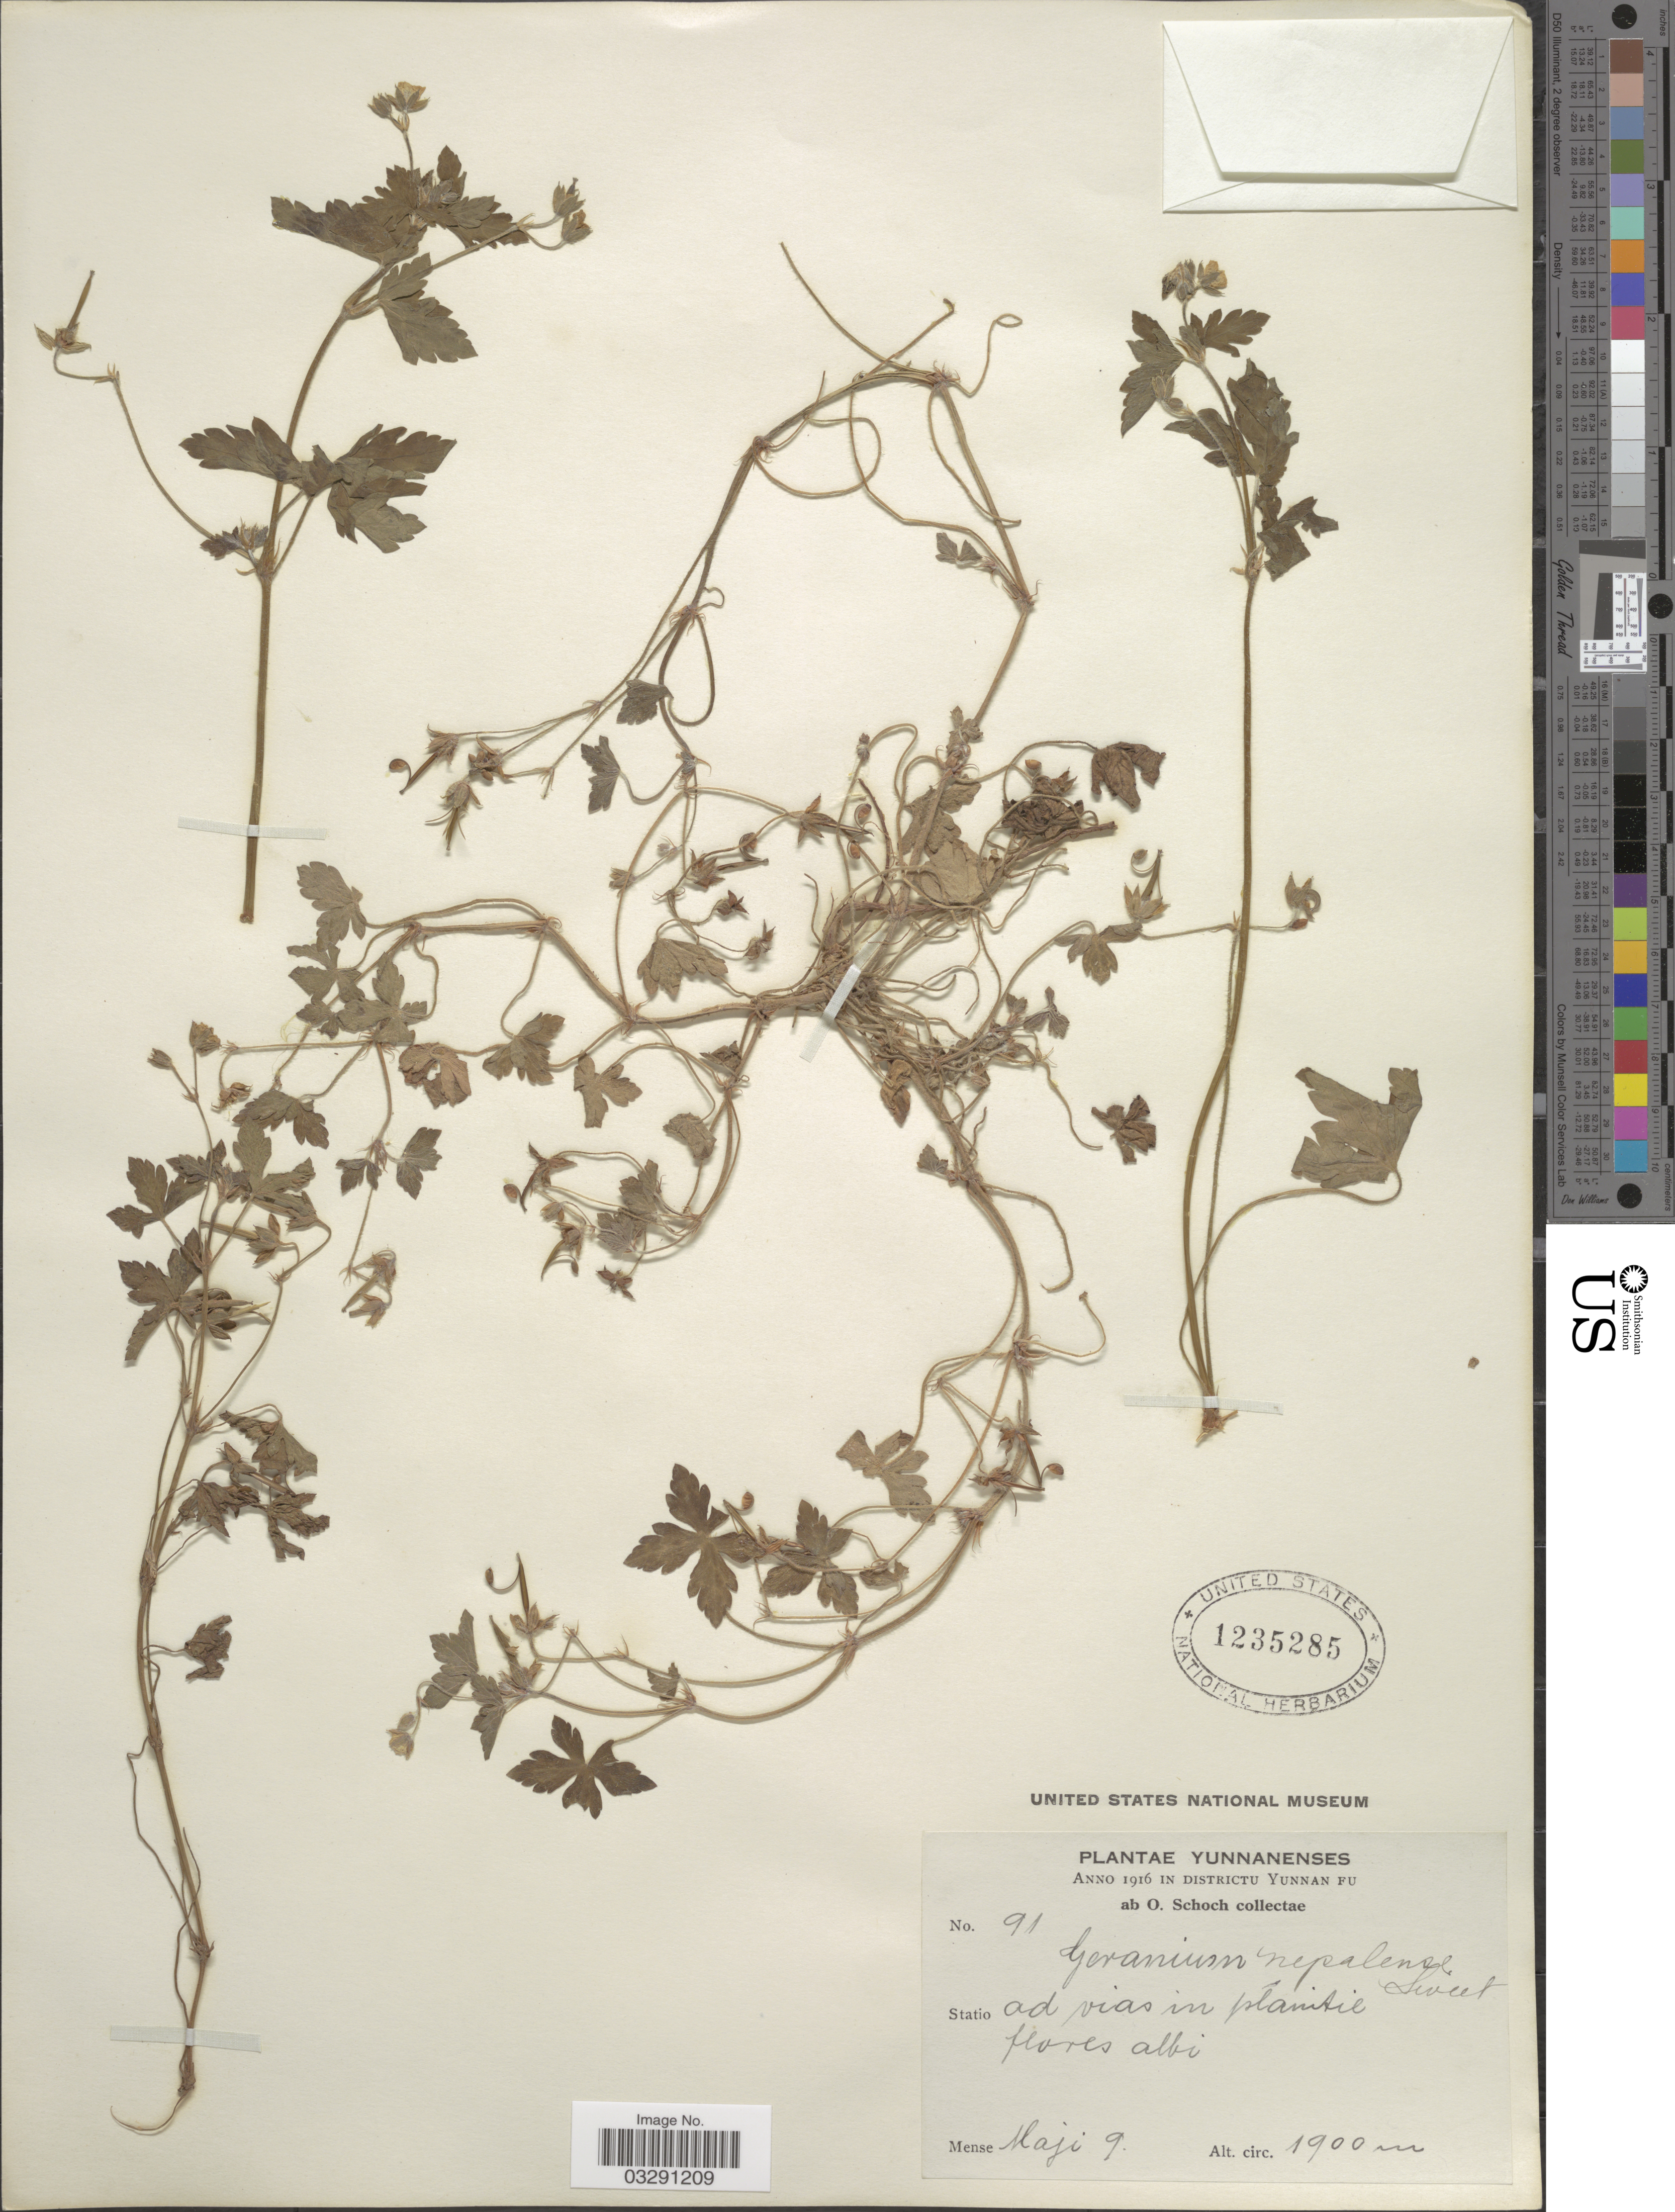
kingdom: Plantae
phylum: Tracheophyta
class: Magnoliopsida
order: Geraniales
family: Geraniaceae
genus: Geranium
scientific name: Geranium nepalense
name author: Sweet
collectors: O. Schoch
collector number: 91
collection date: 1916-05-09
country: China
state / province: Yunnan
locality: Districtu Yunnan Fu, Statio ad vias in planitil flores albi.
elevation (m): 1900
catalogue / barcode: US 1235285